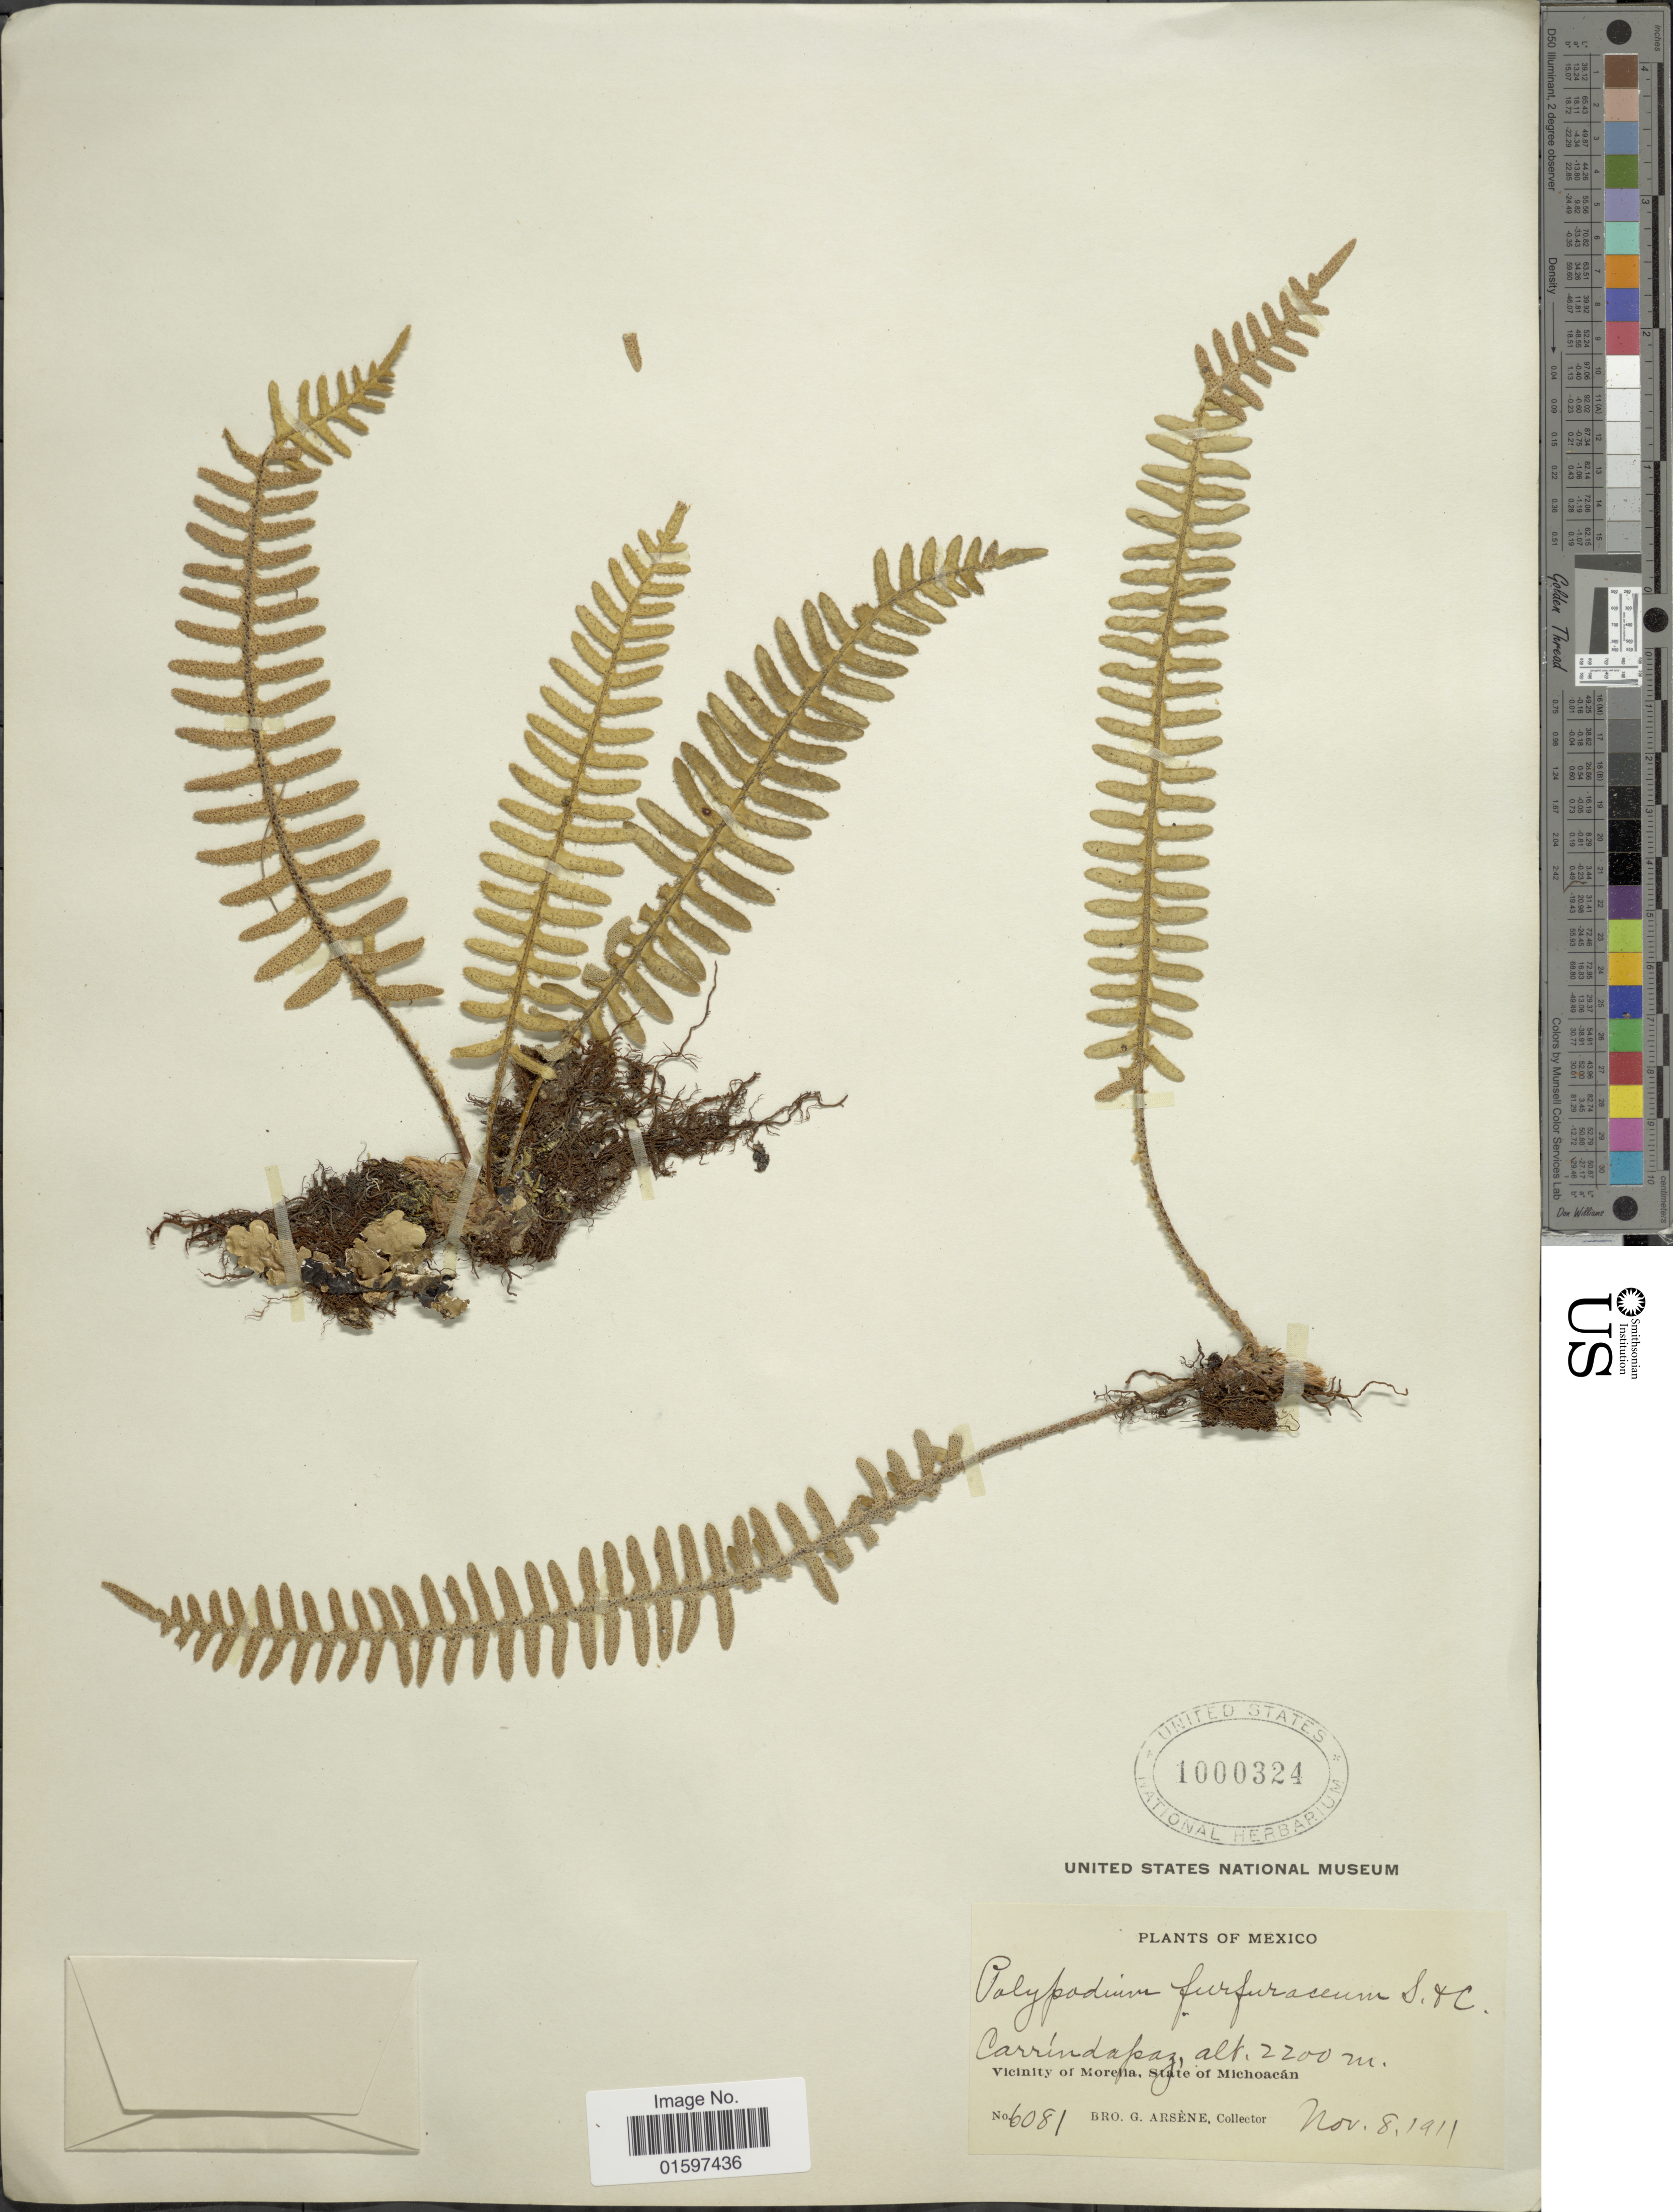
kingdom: Plantae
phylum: Tracheophyta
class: Polypodiopsida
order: Polypodiales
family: Polypodiaceae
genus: Pleopeltis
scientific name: Pleopeltis furfuracea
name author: (Schltdl. & Cham.) A.R. Sm. & Tejero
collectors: Bro. G. Arsène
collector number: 6081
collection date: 1911-11-08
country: Mexico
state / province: Michoacán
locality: Mexico, Carríndapaz, Vicinity of Morelia, State of Michoacán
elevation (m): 2200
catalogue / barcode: US 1000324